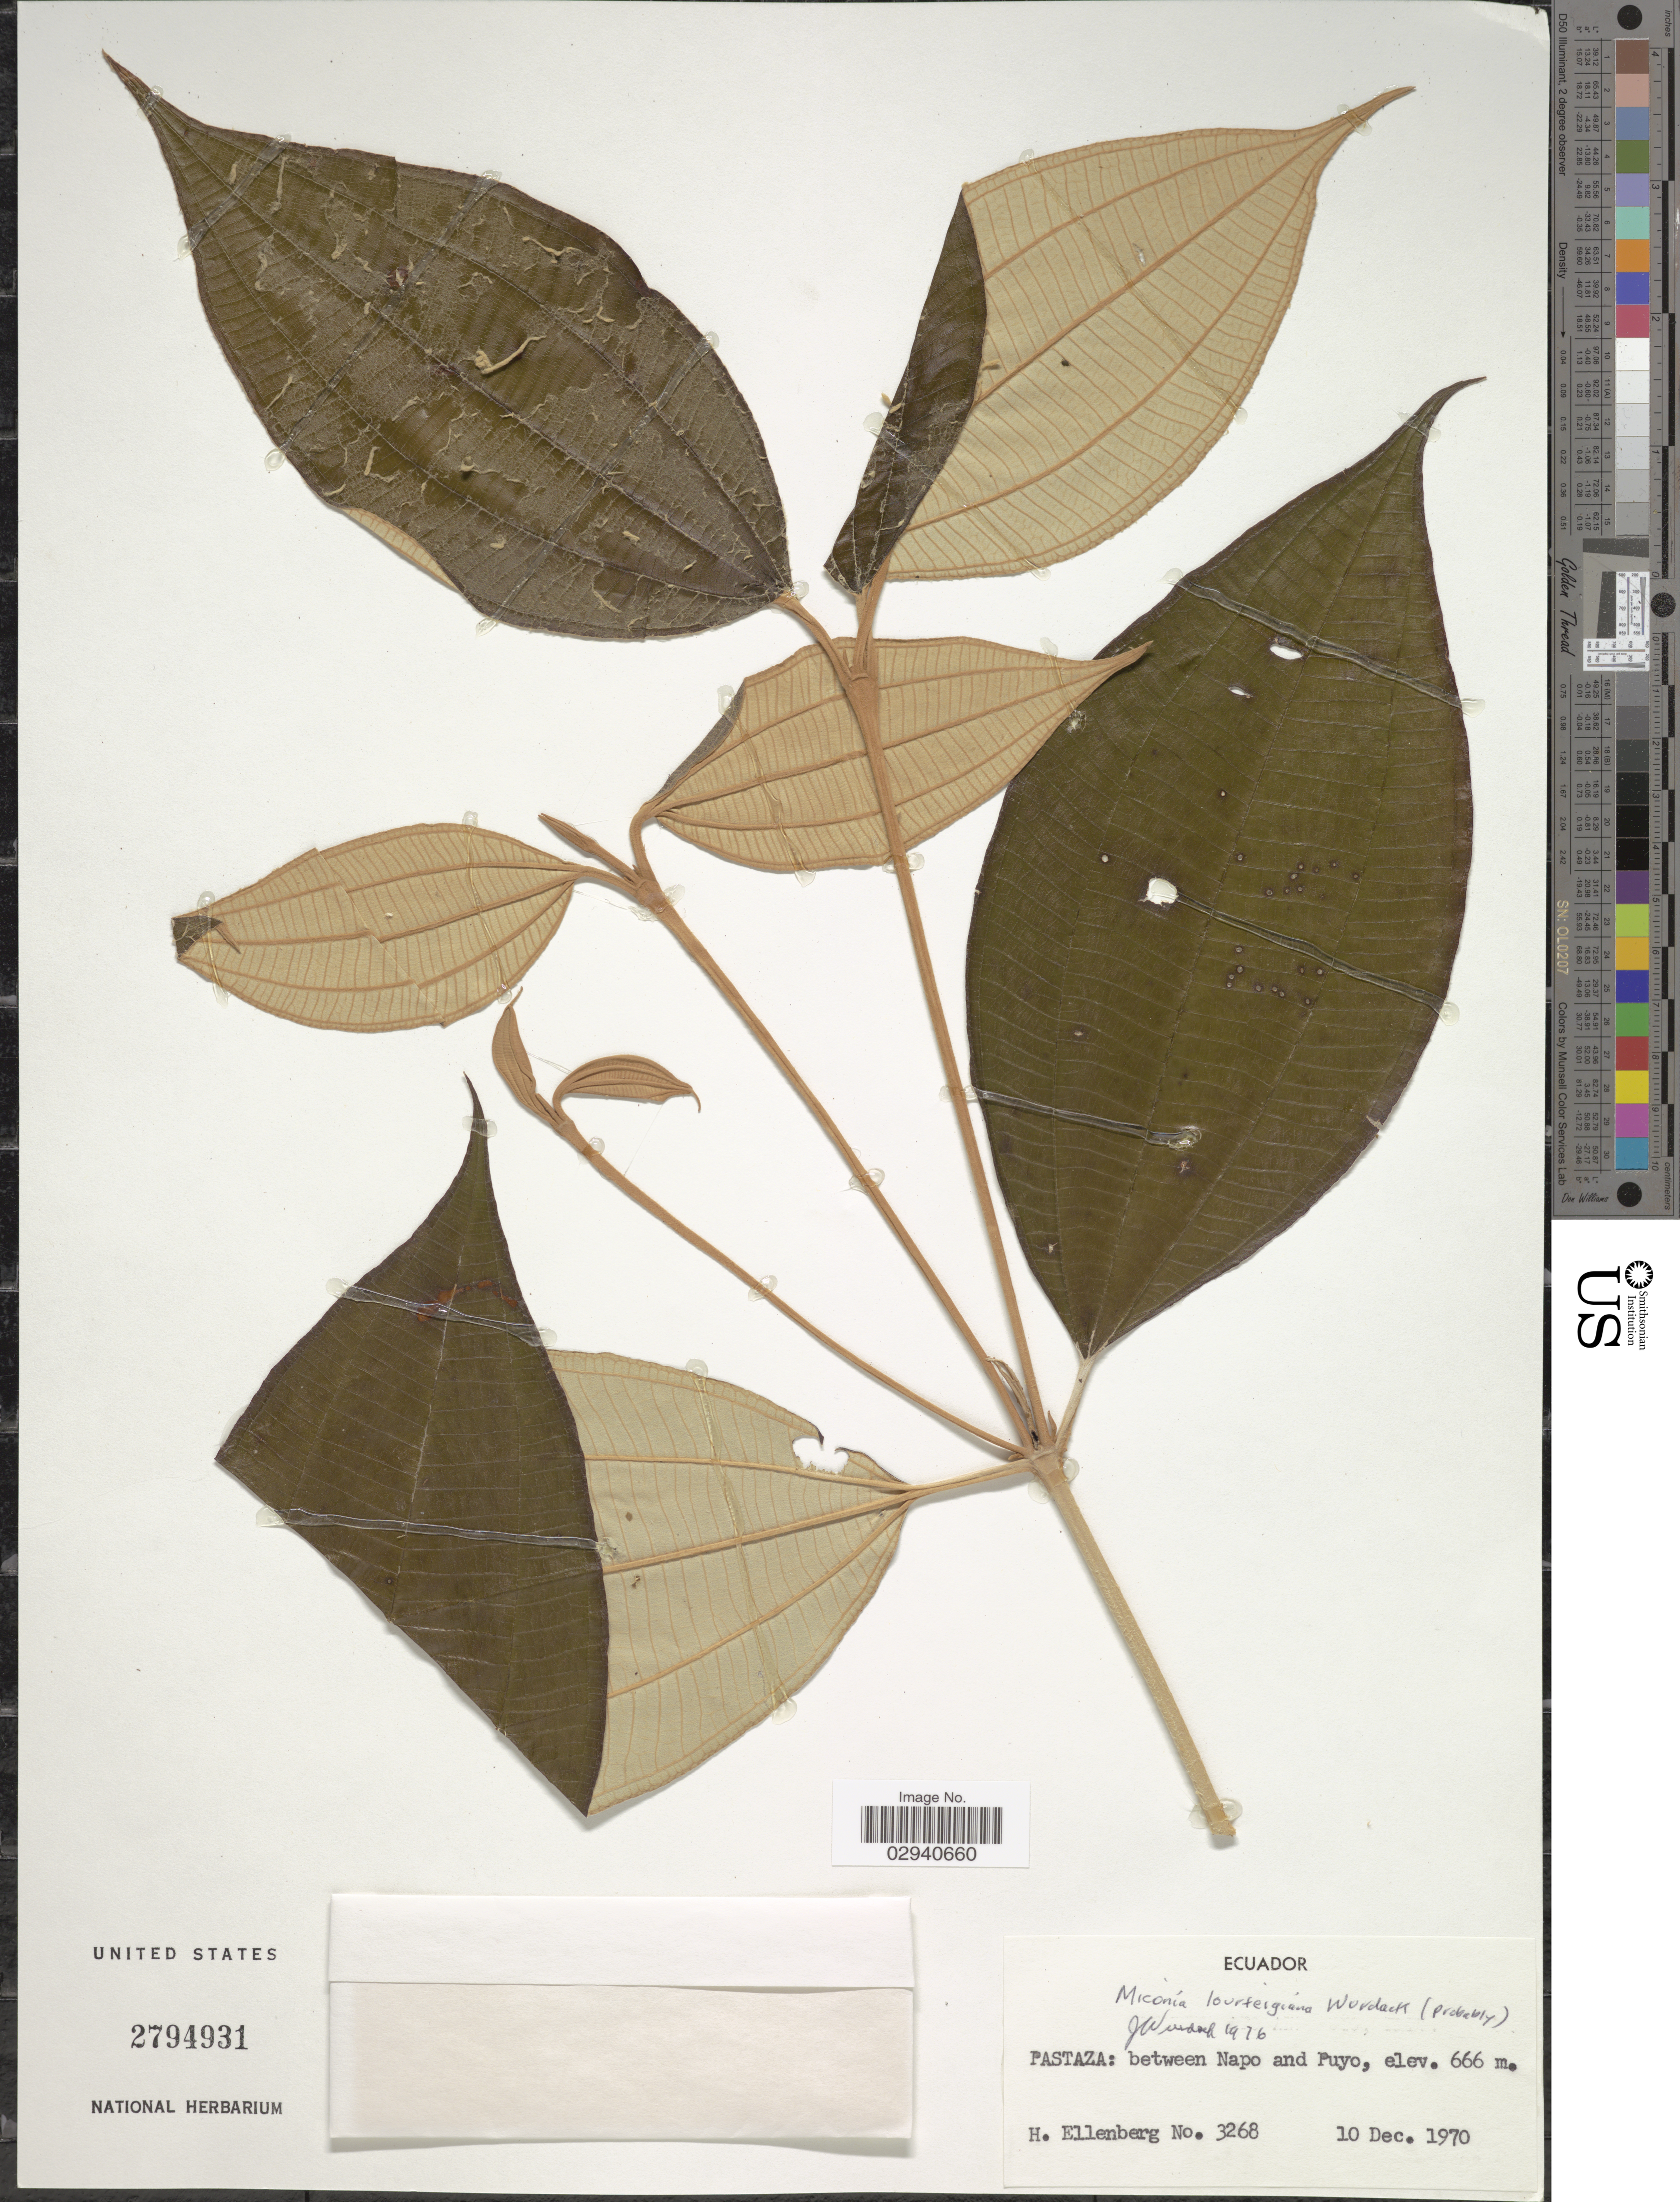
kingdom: Plantae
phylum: Tracheophyta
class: Magnoliopsida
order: Myrtales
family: Melastomataceae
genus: Miconia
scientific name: Miconia lourteigiana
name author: Wurdack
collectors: H. Ellenberg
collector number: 3268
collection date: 1970-12-10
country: Ecuador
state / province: Pastaza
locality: Between Napo and Puyo.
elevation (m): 666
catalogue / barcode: US 2794931